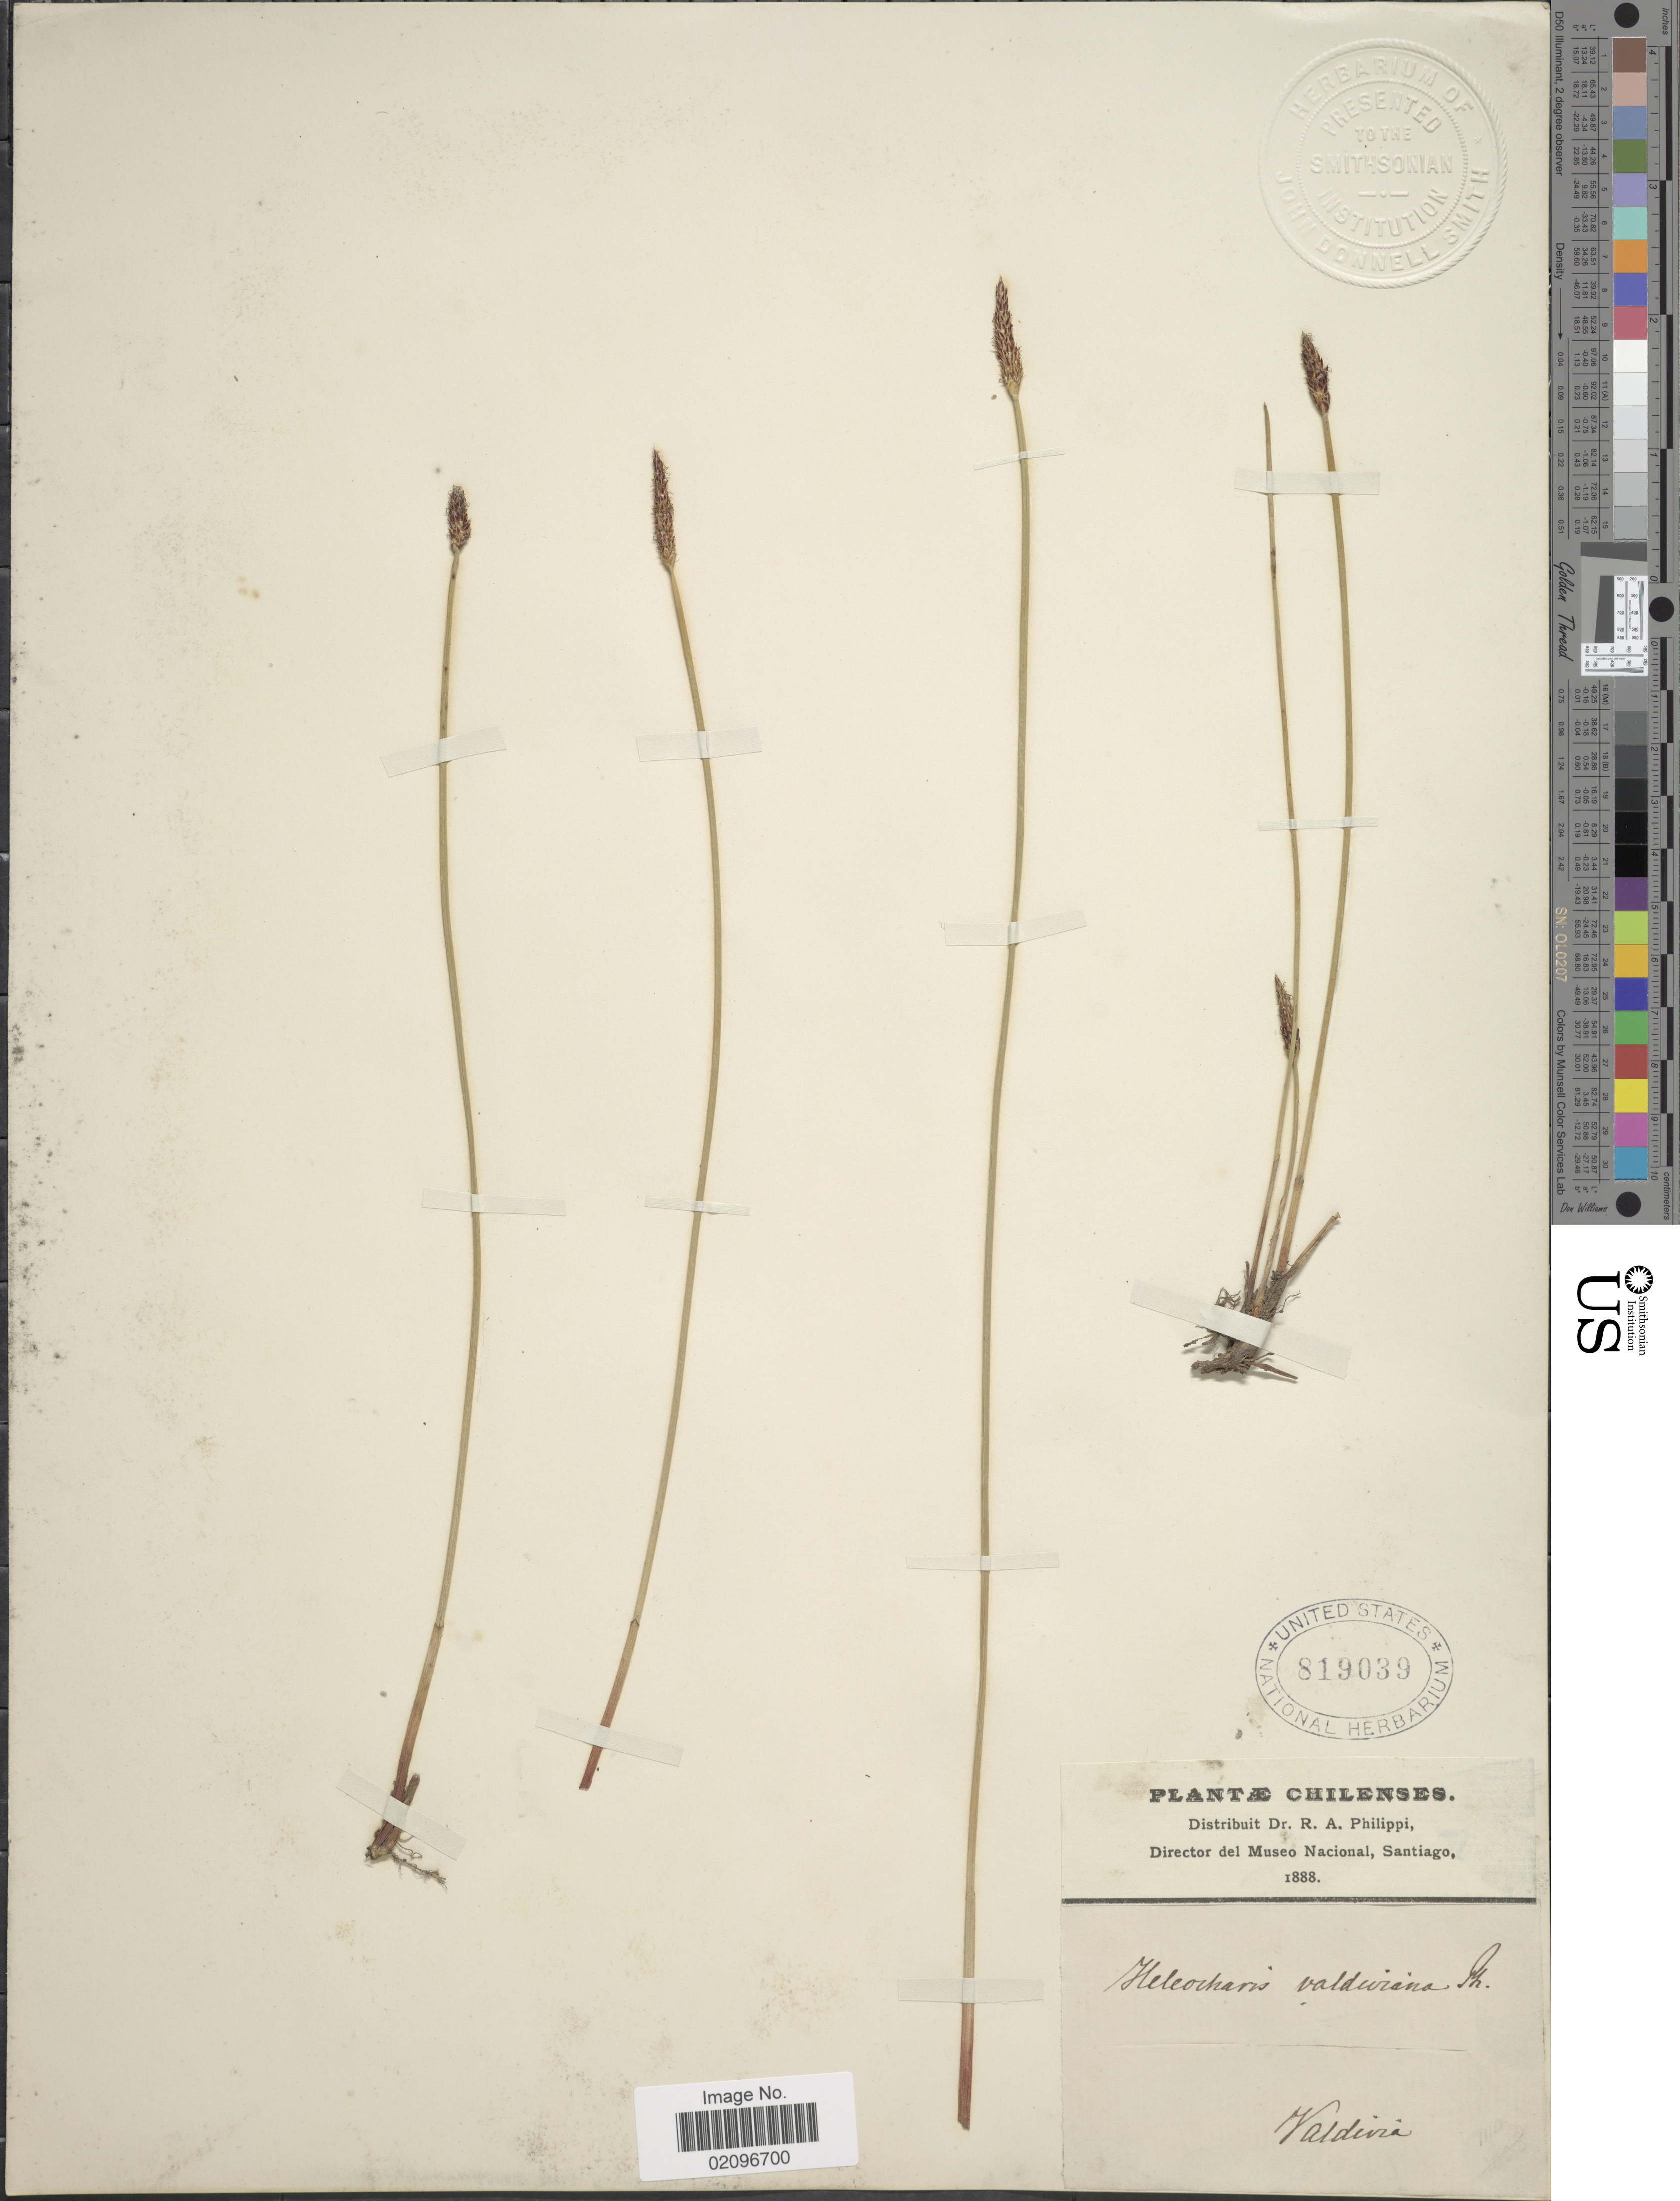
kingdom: Plantae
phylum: Tracheophyta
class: Liliopsida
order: Poales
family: Cyperaceae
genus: Eleocharis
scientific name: Eleocharis melanostachys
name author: (d'Urv.) C.B. Clarke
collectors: ex. herb. R.A. Philippi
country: Chile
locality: Valdivia.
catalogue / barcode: US 819039